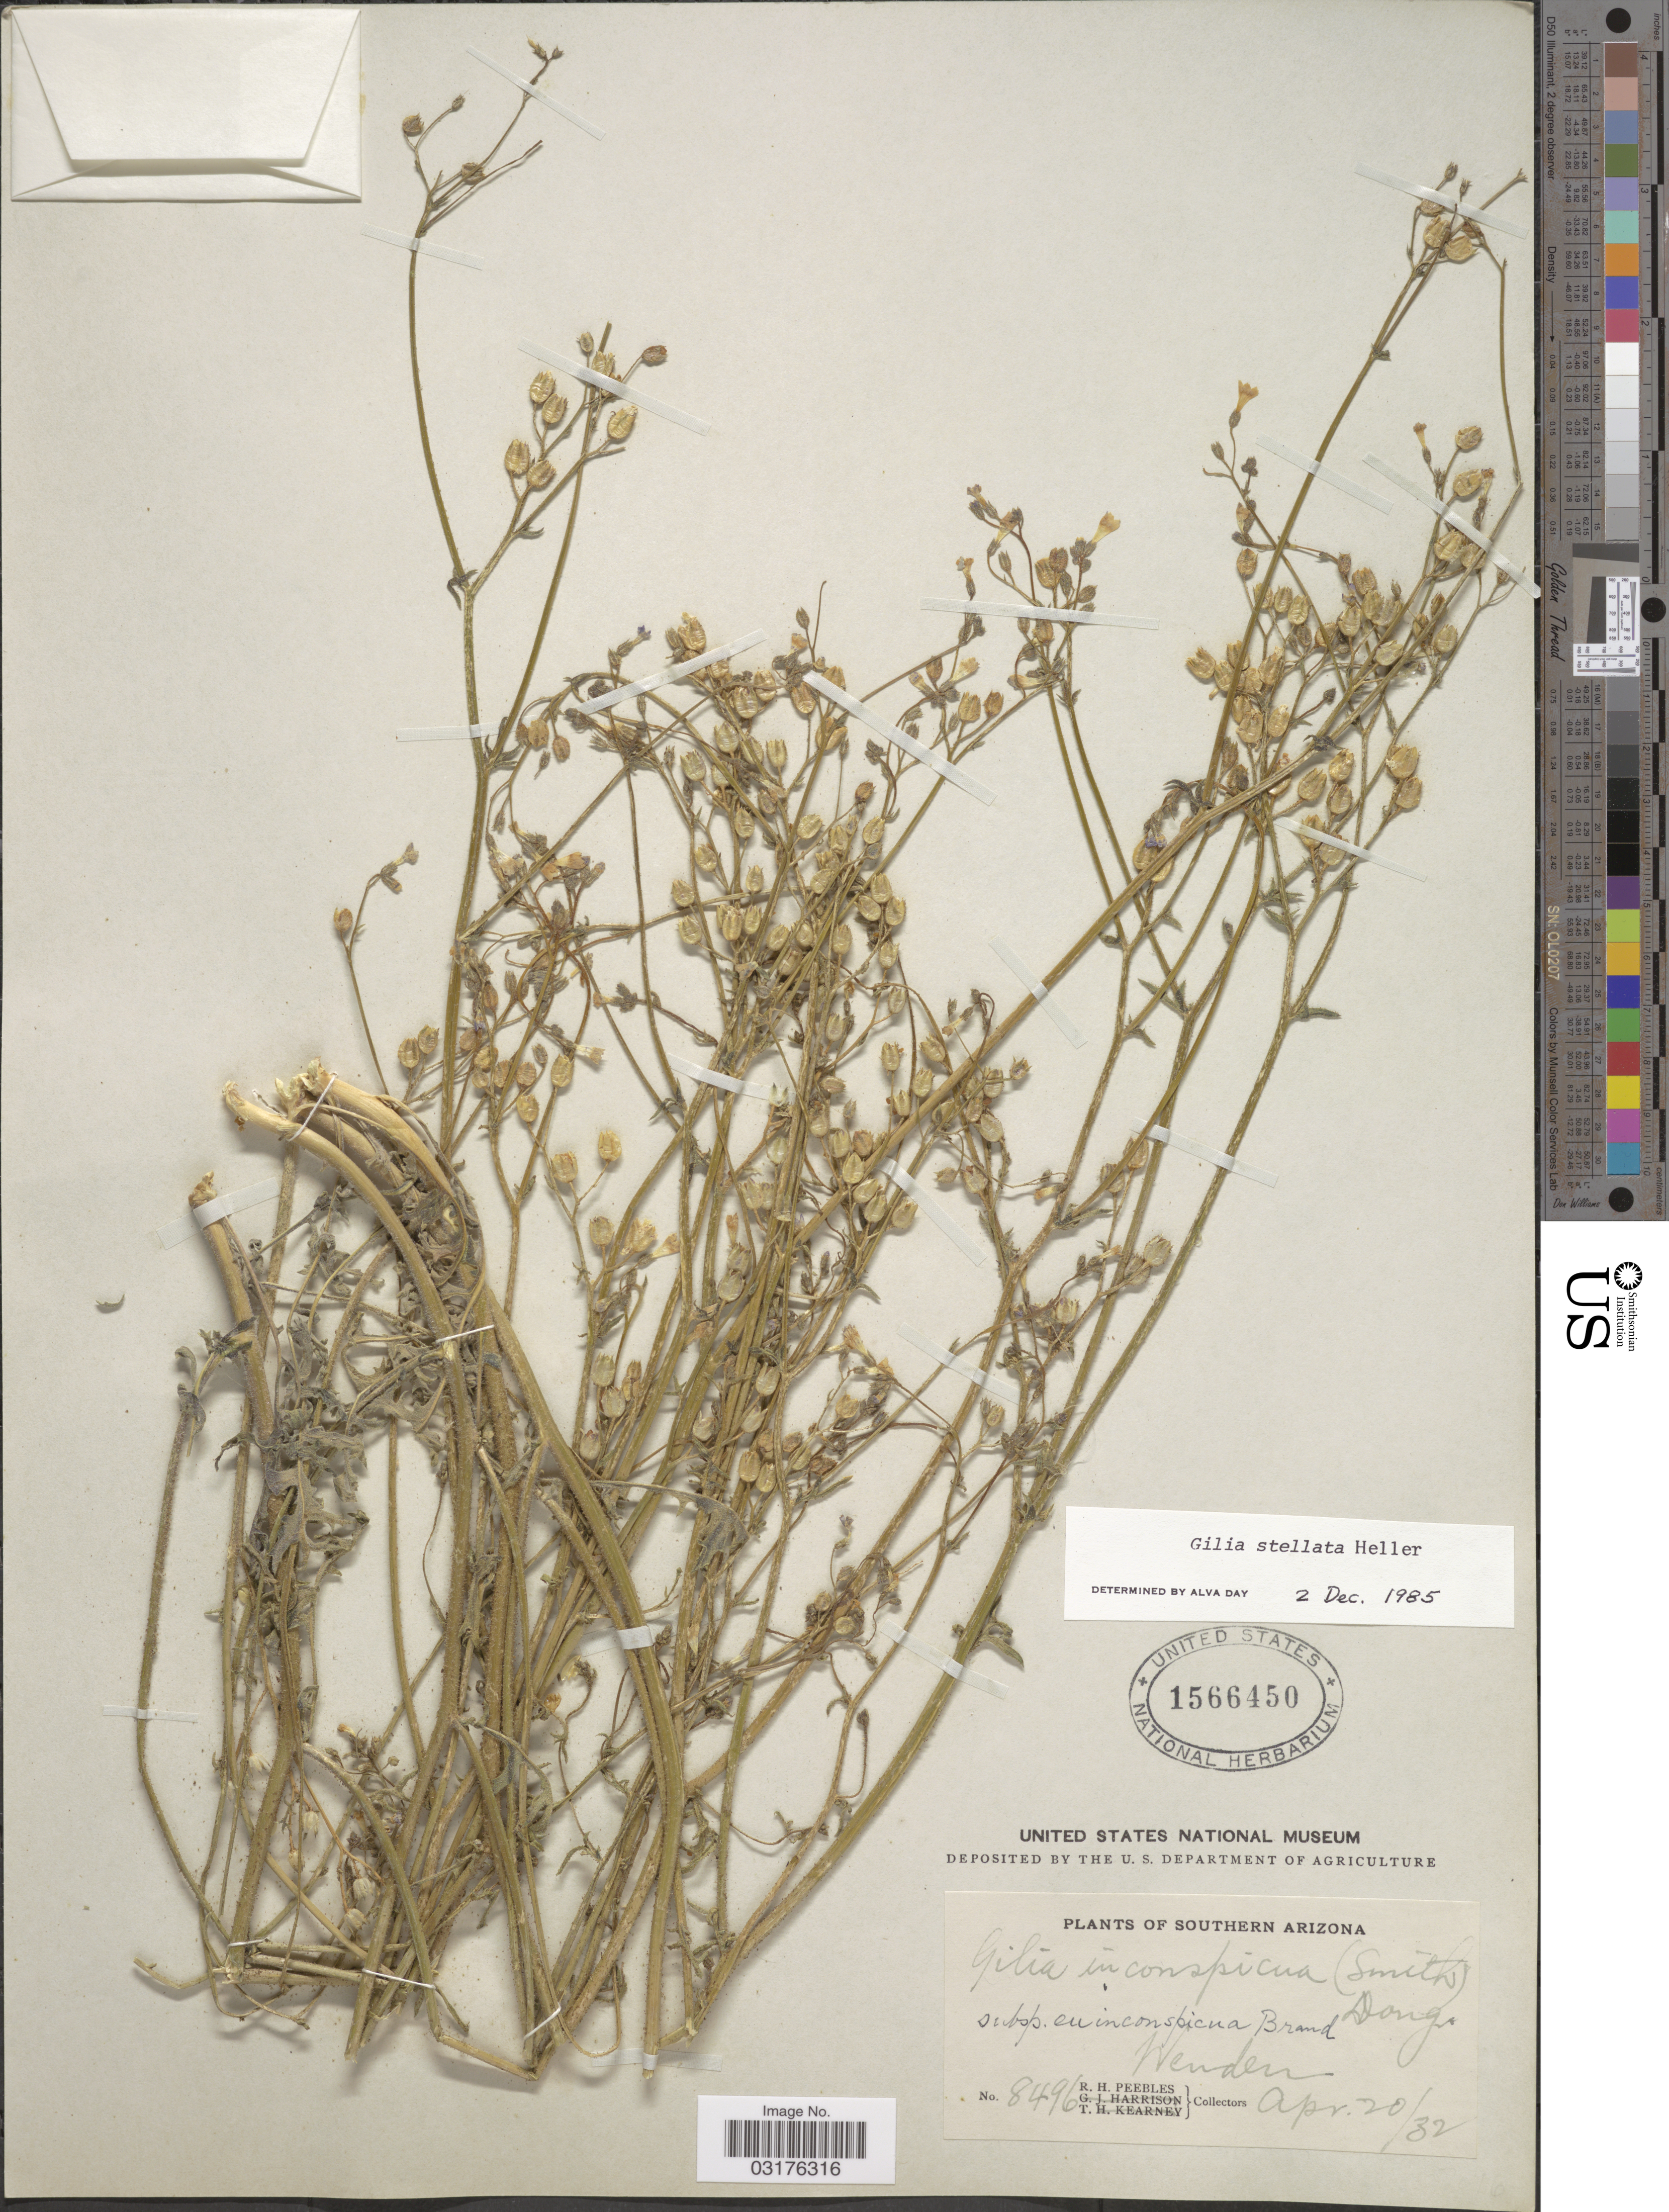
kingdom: Plantae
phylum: Tracheophyta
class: Magnoliopsida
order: Ericales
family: Polemoniaceae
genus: Gilia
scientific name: Gilia stellata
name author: A. Heller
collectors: R. H. Peebles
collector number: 8496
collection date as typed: Transcribed d/m/y: 20/4/32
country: United States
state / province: Arizona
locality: Southern Arizona, Wenden.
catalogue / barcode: US 1566450